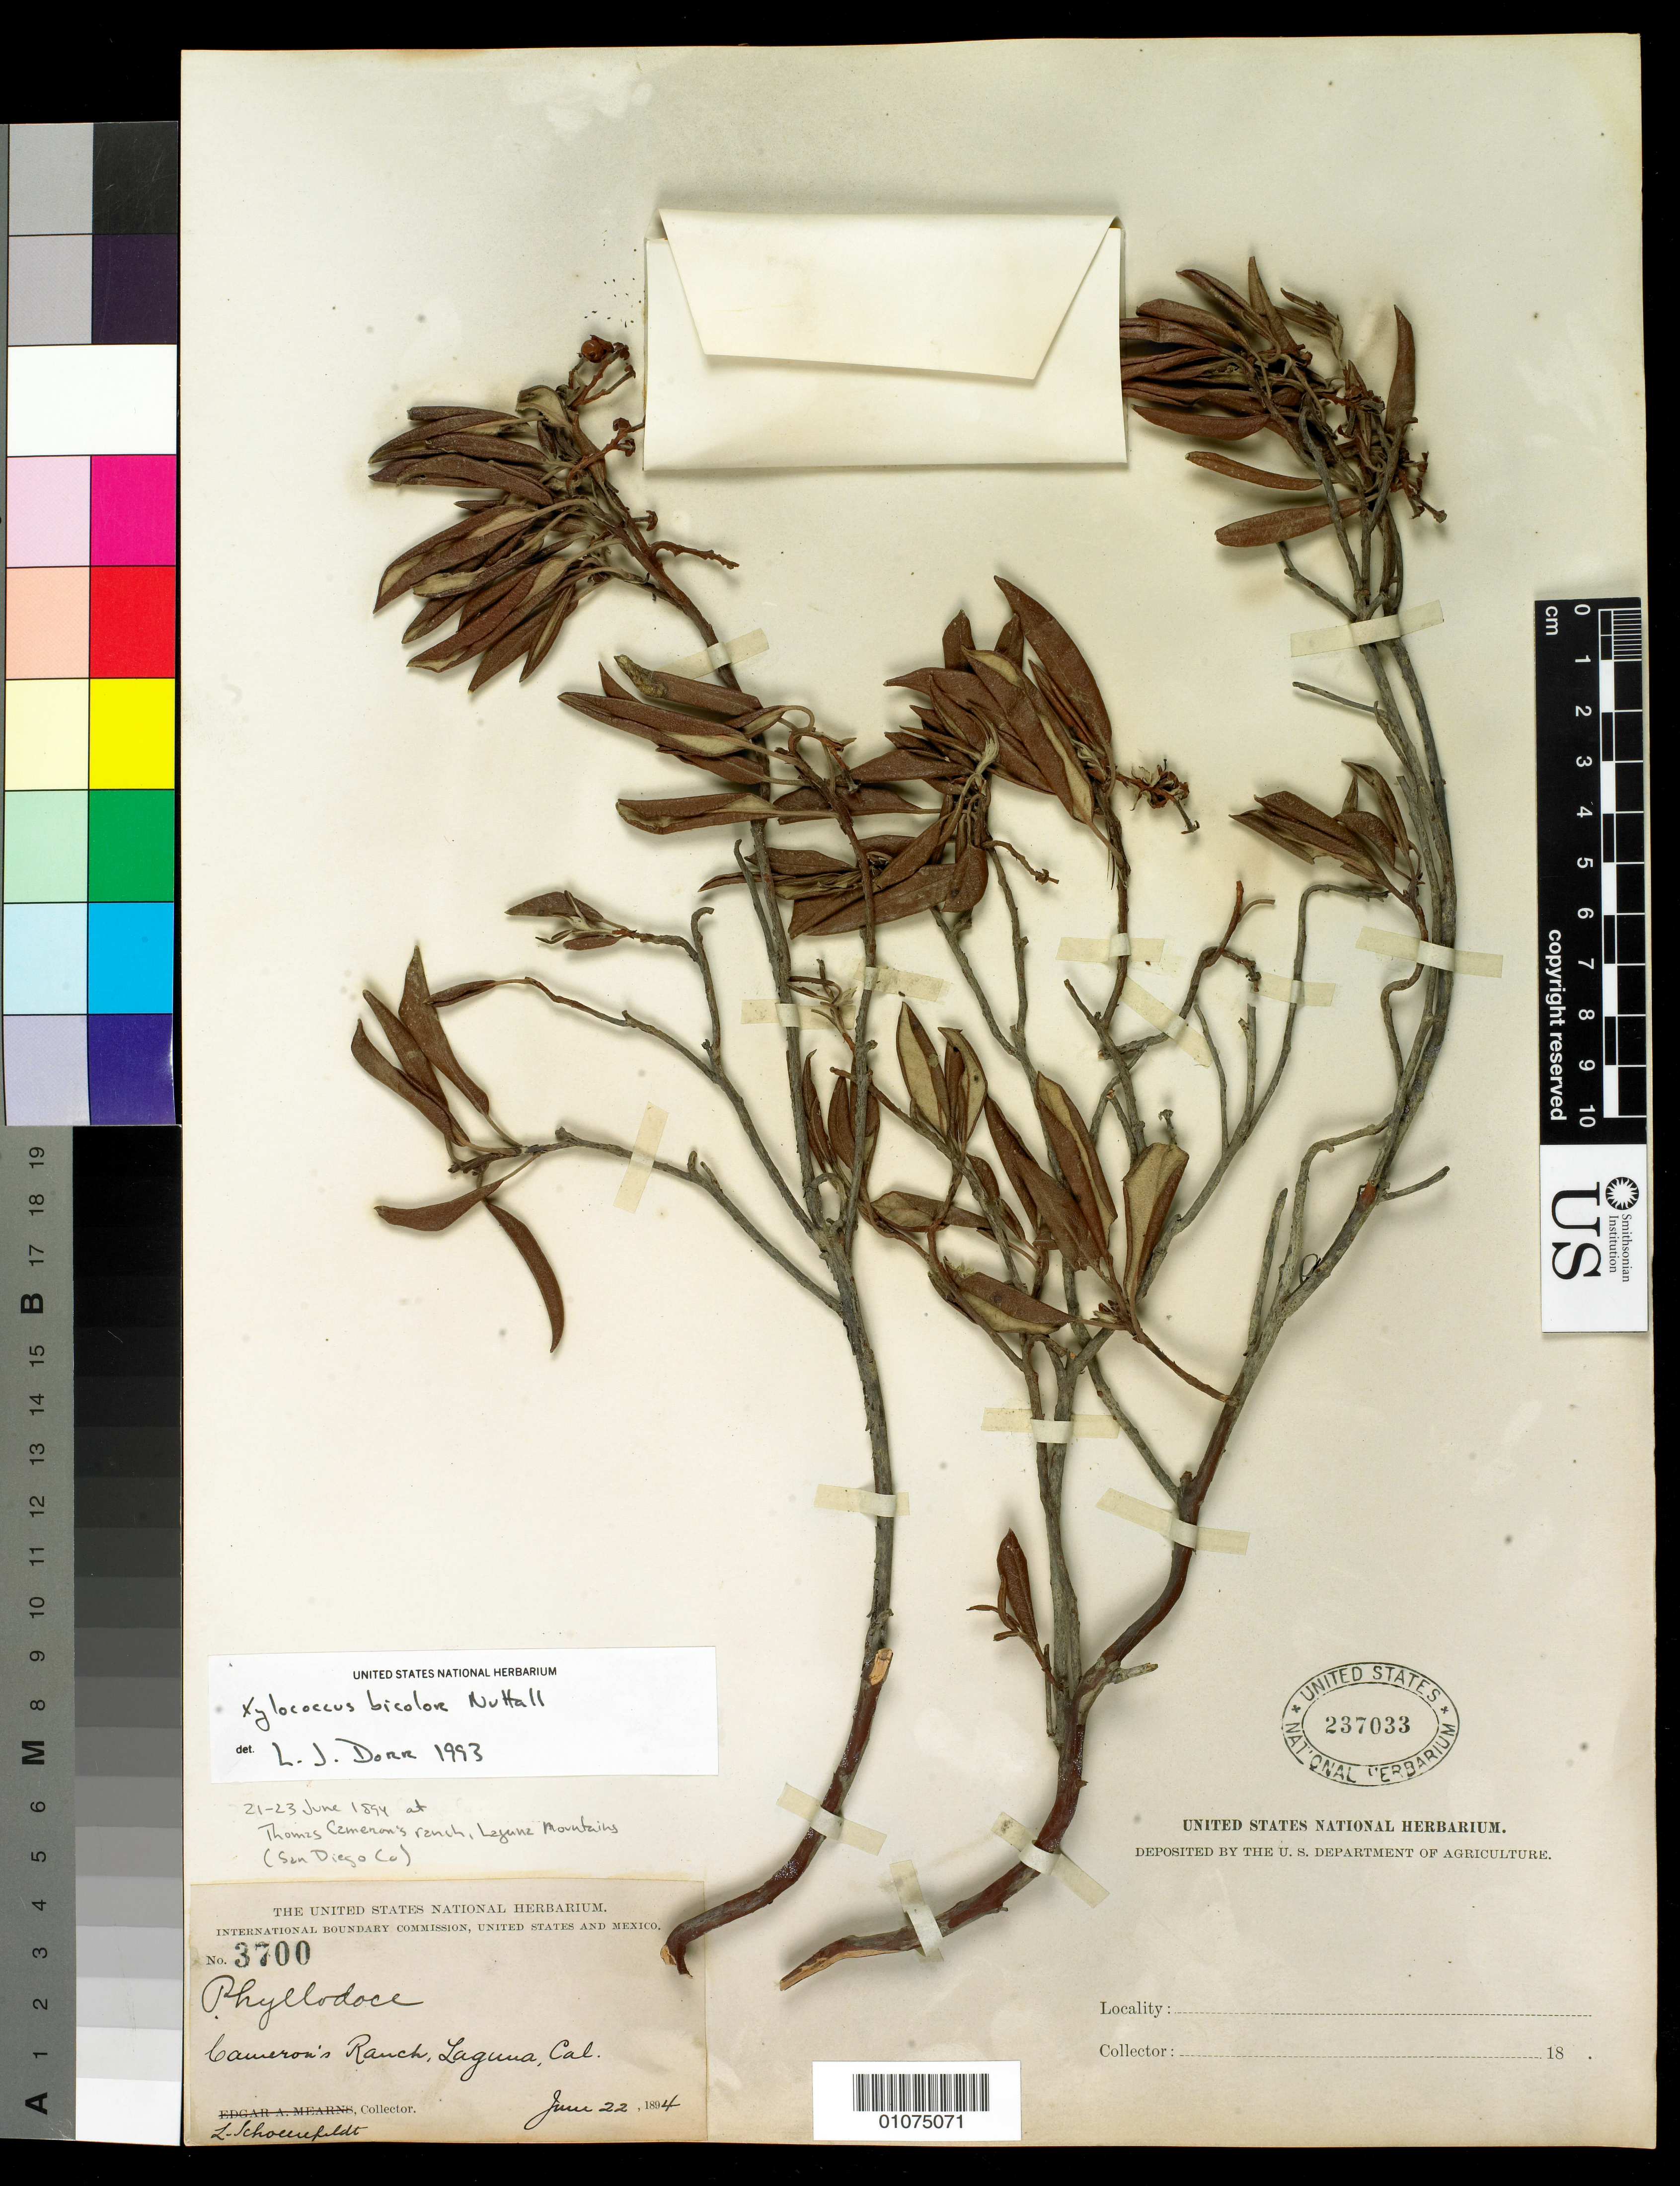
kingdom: Plantae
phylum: Tracheophyta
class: Magnoliopsida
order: Ericales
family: Ericaceae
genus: Xylococcus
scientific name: Xylococcus bicolor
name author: Nutt.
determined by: Dorr, L. J., (BOT), Smithsonian Institution - National Museum of Natural History (UNITED STATES)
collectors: L. Schounfeldt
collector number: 3700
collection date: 1894-06-22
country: United States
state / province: California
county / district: Orange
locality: Cameron Ranch, Laguna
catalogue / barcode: US 237033